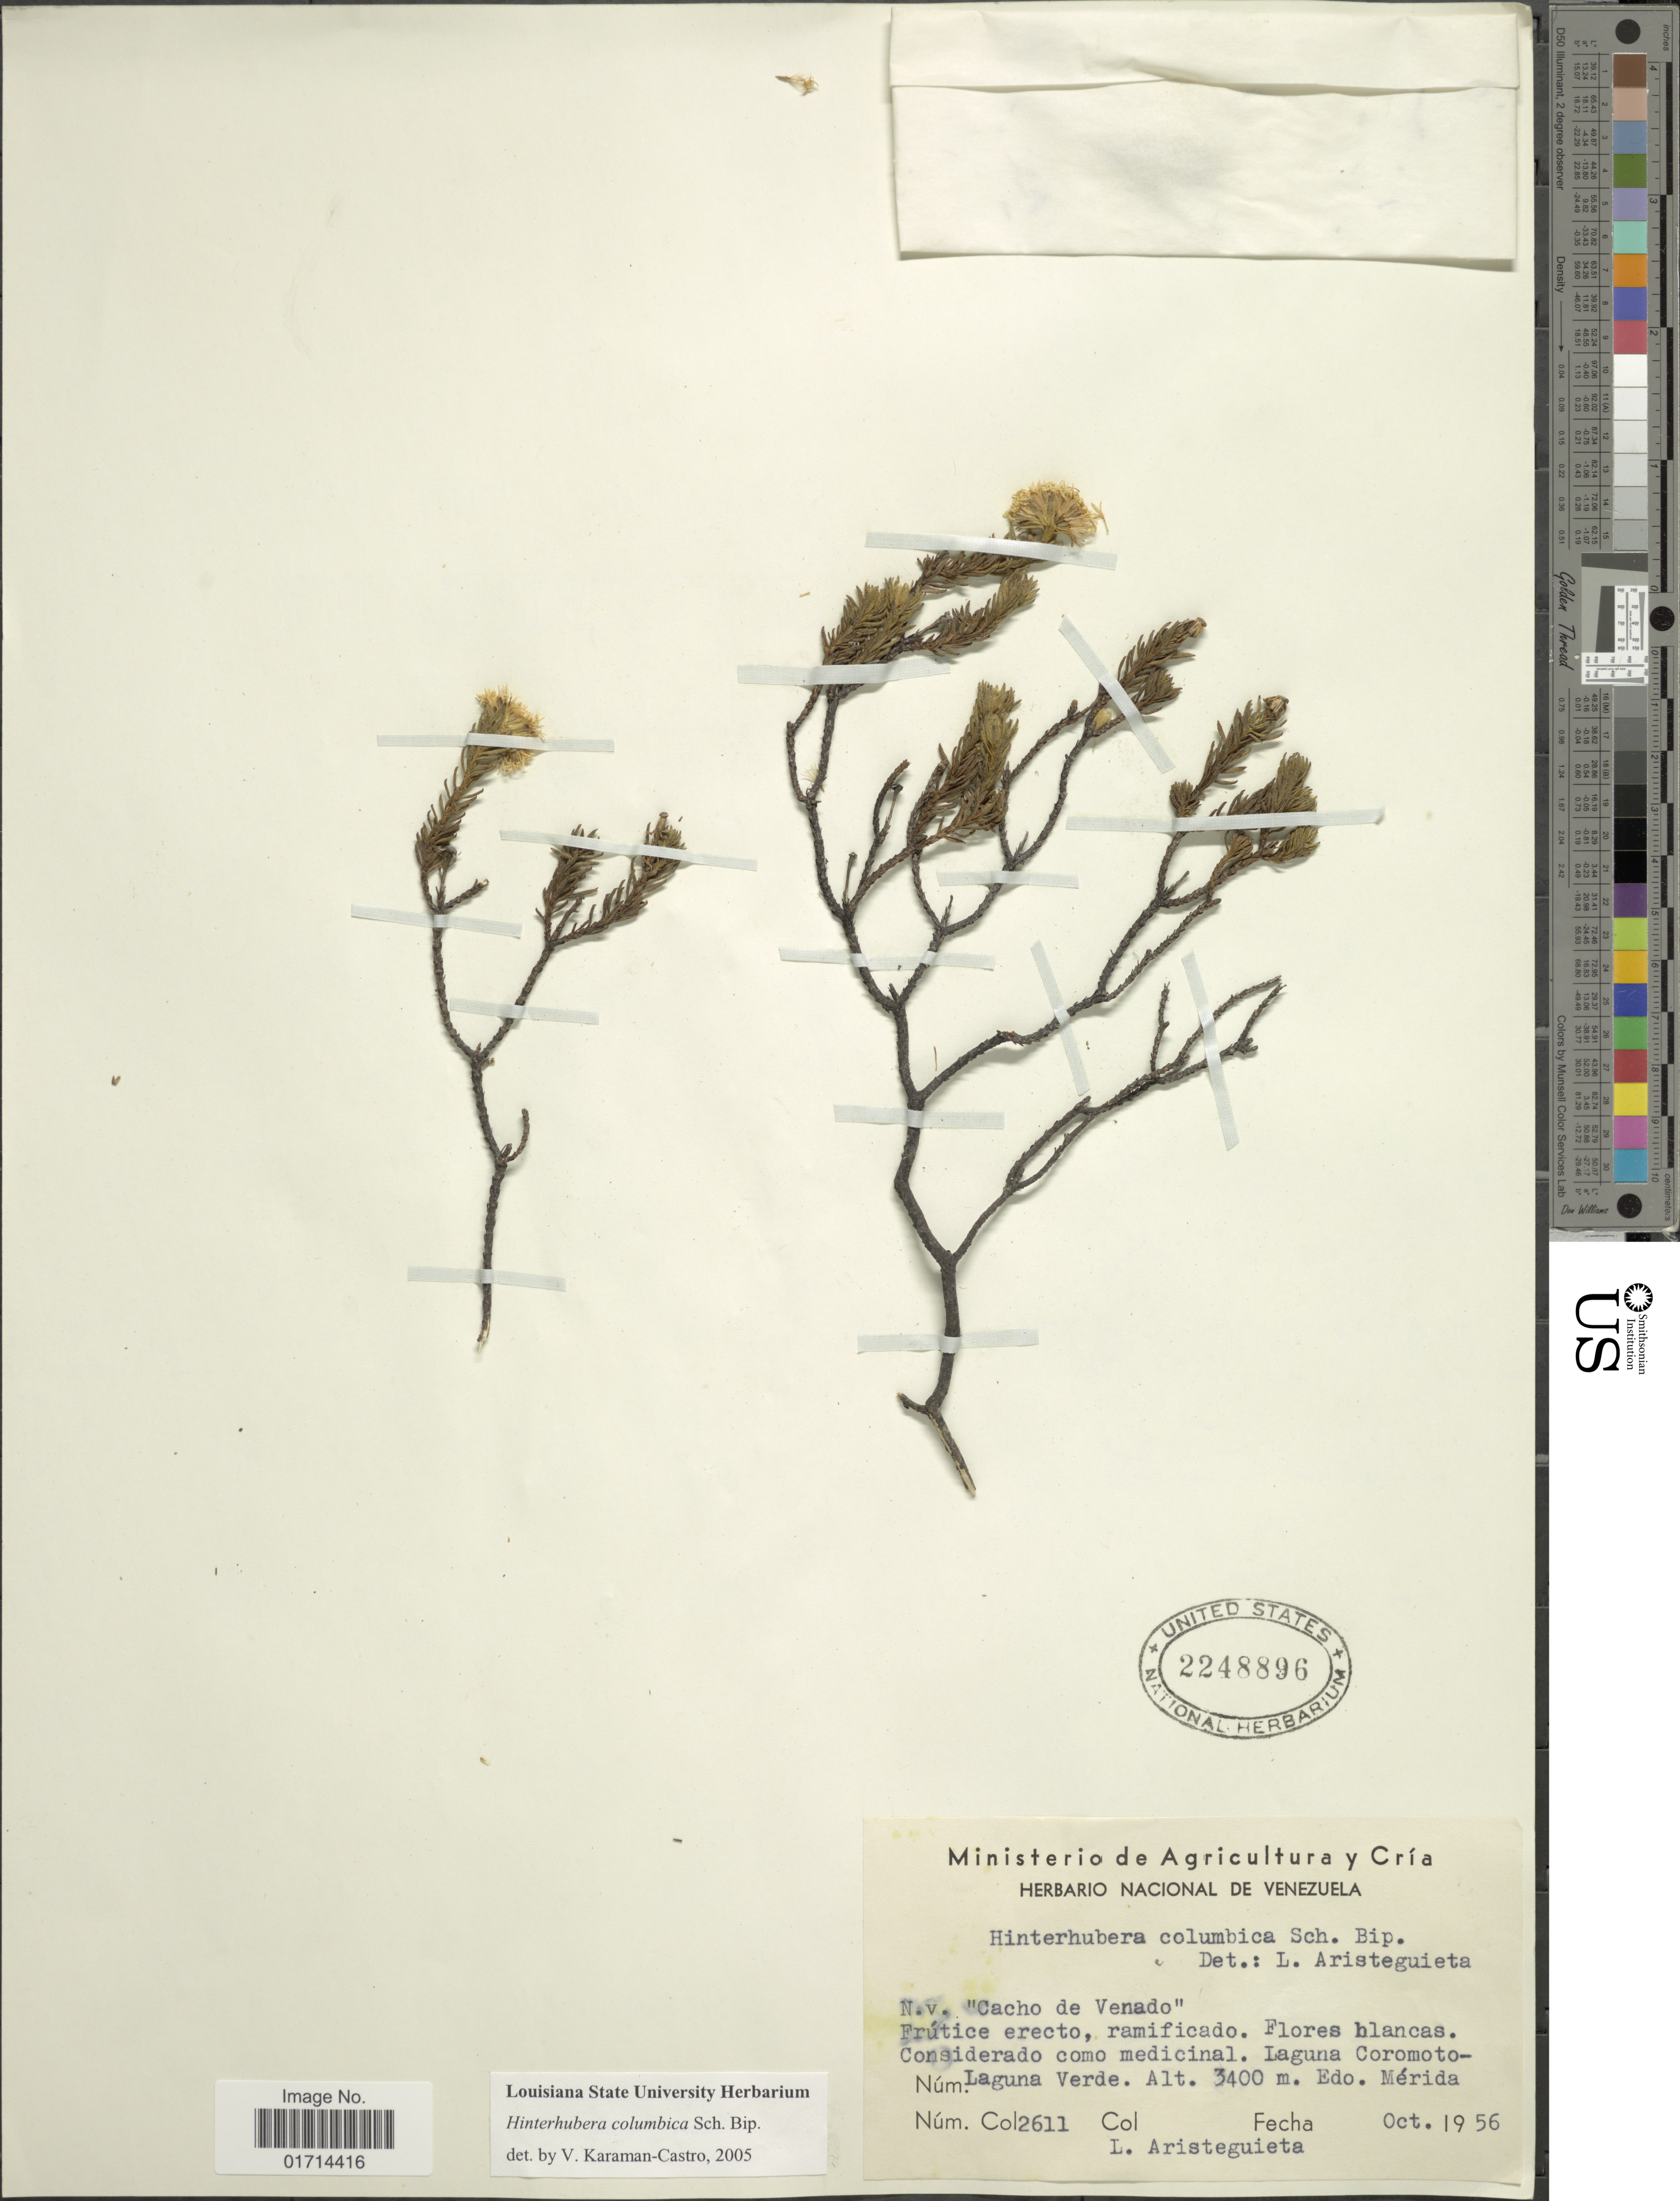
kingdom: Plantae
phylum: Tracheophyta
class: Magnoliopsida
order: Asterales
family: Asteraceae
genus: Hinterhubera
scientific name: Hinterhubera columbica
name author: Sch. Bip. ex Wedd.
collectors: L. Aristeguieta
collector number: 2611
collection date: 1956-10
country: Venezuela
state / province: Mérida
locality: Laguna Coromoto- Laguna Verde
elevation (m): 3400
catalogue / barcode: US 2248896